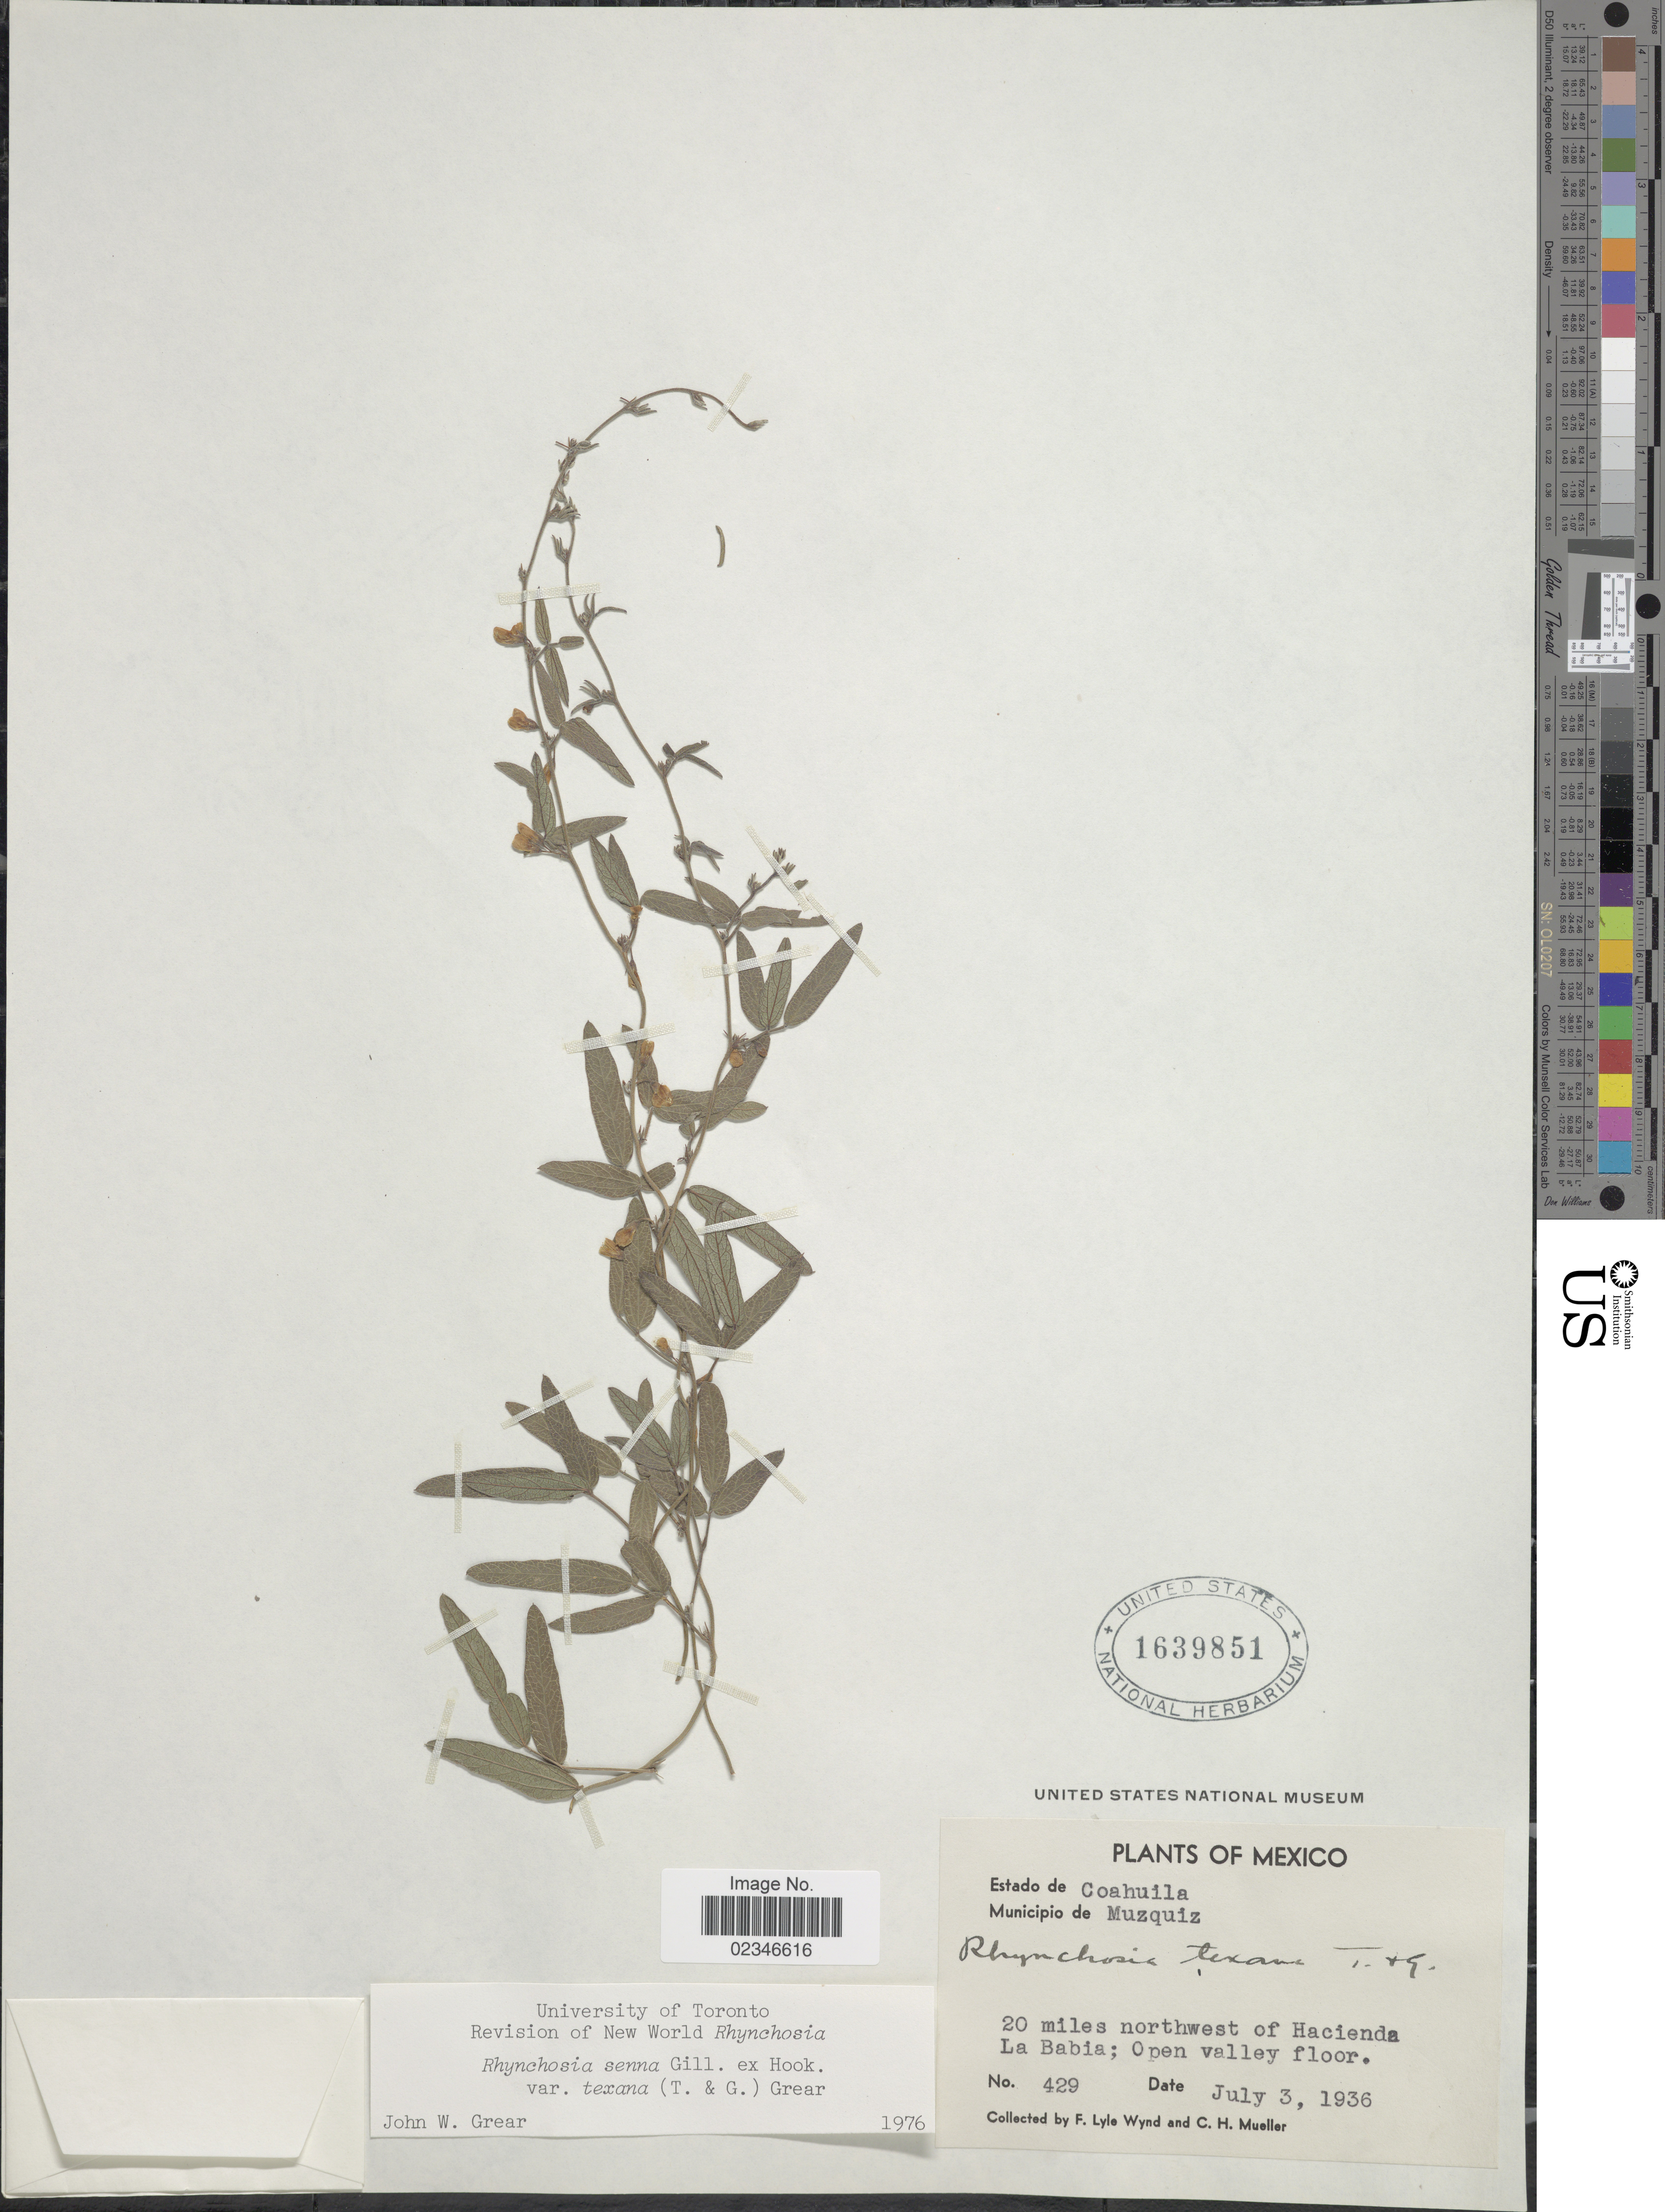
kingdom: Plantae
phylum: Tracheophyta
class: Magnoliopsida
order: Fabales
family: Fabaceae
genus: Rhynchosia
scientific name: Rhynchosia senna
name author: Gillies ex Hook.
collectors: F. L. Wynd & C. H. Mueller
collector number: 429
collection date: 1936-07-03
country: Mexico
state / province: Coahuila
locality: Estado de Coahuila, Municipio de Muzquiz, 20 miles northwest of Hacienda La Babia, Open valley floor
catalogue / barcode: US 1639851